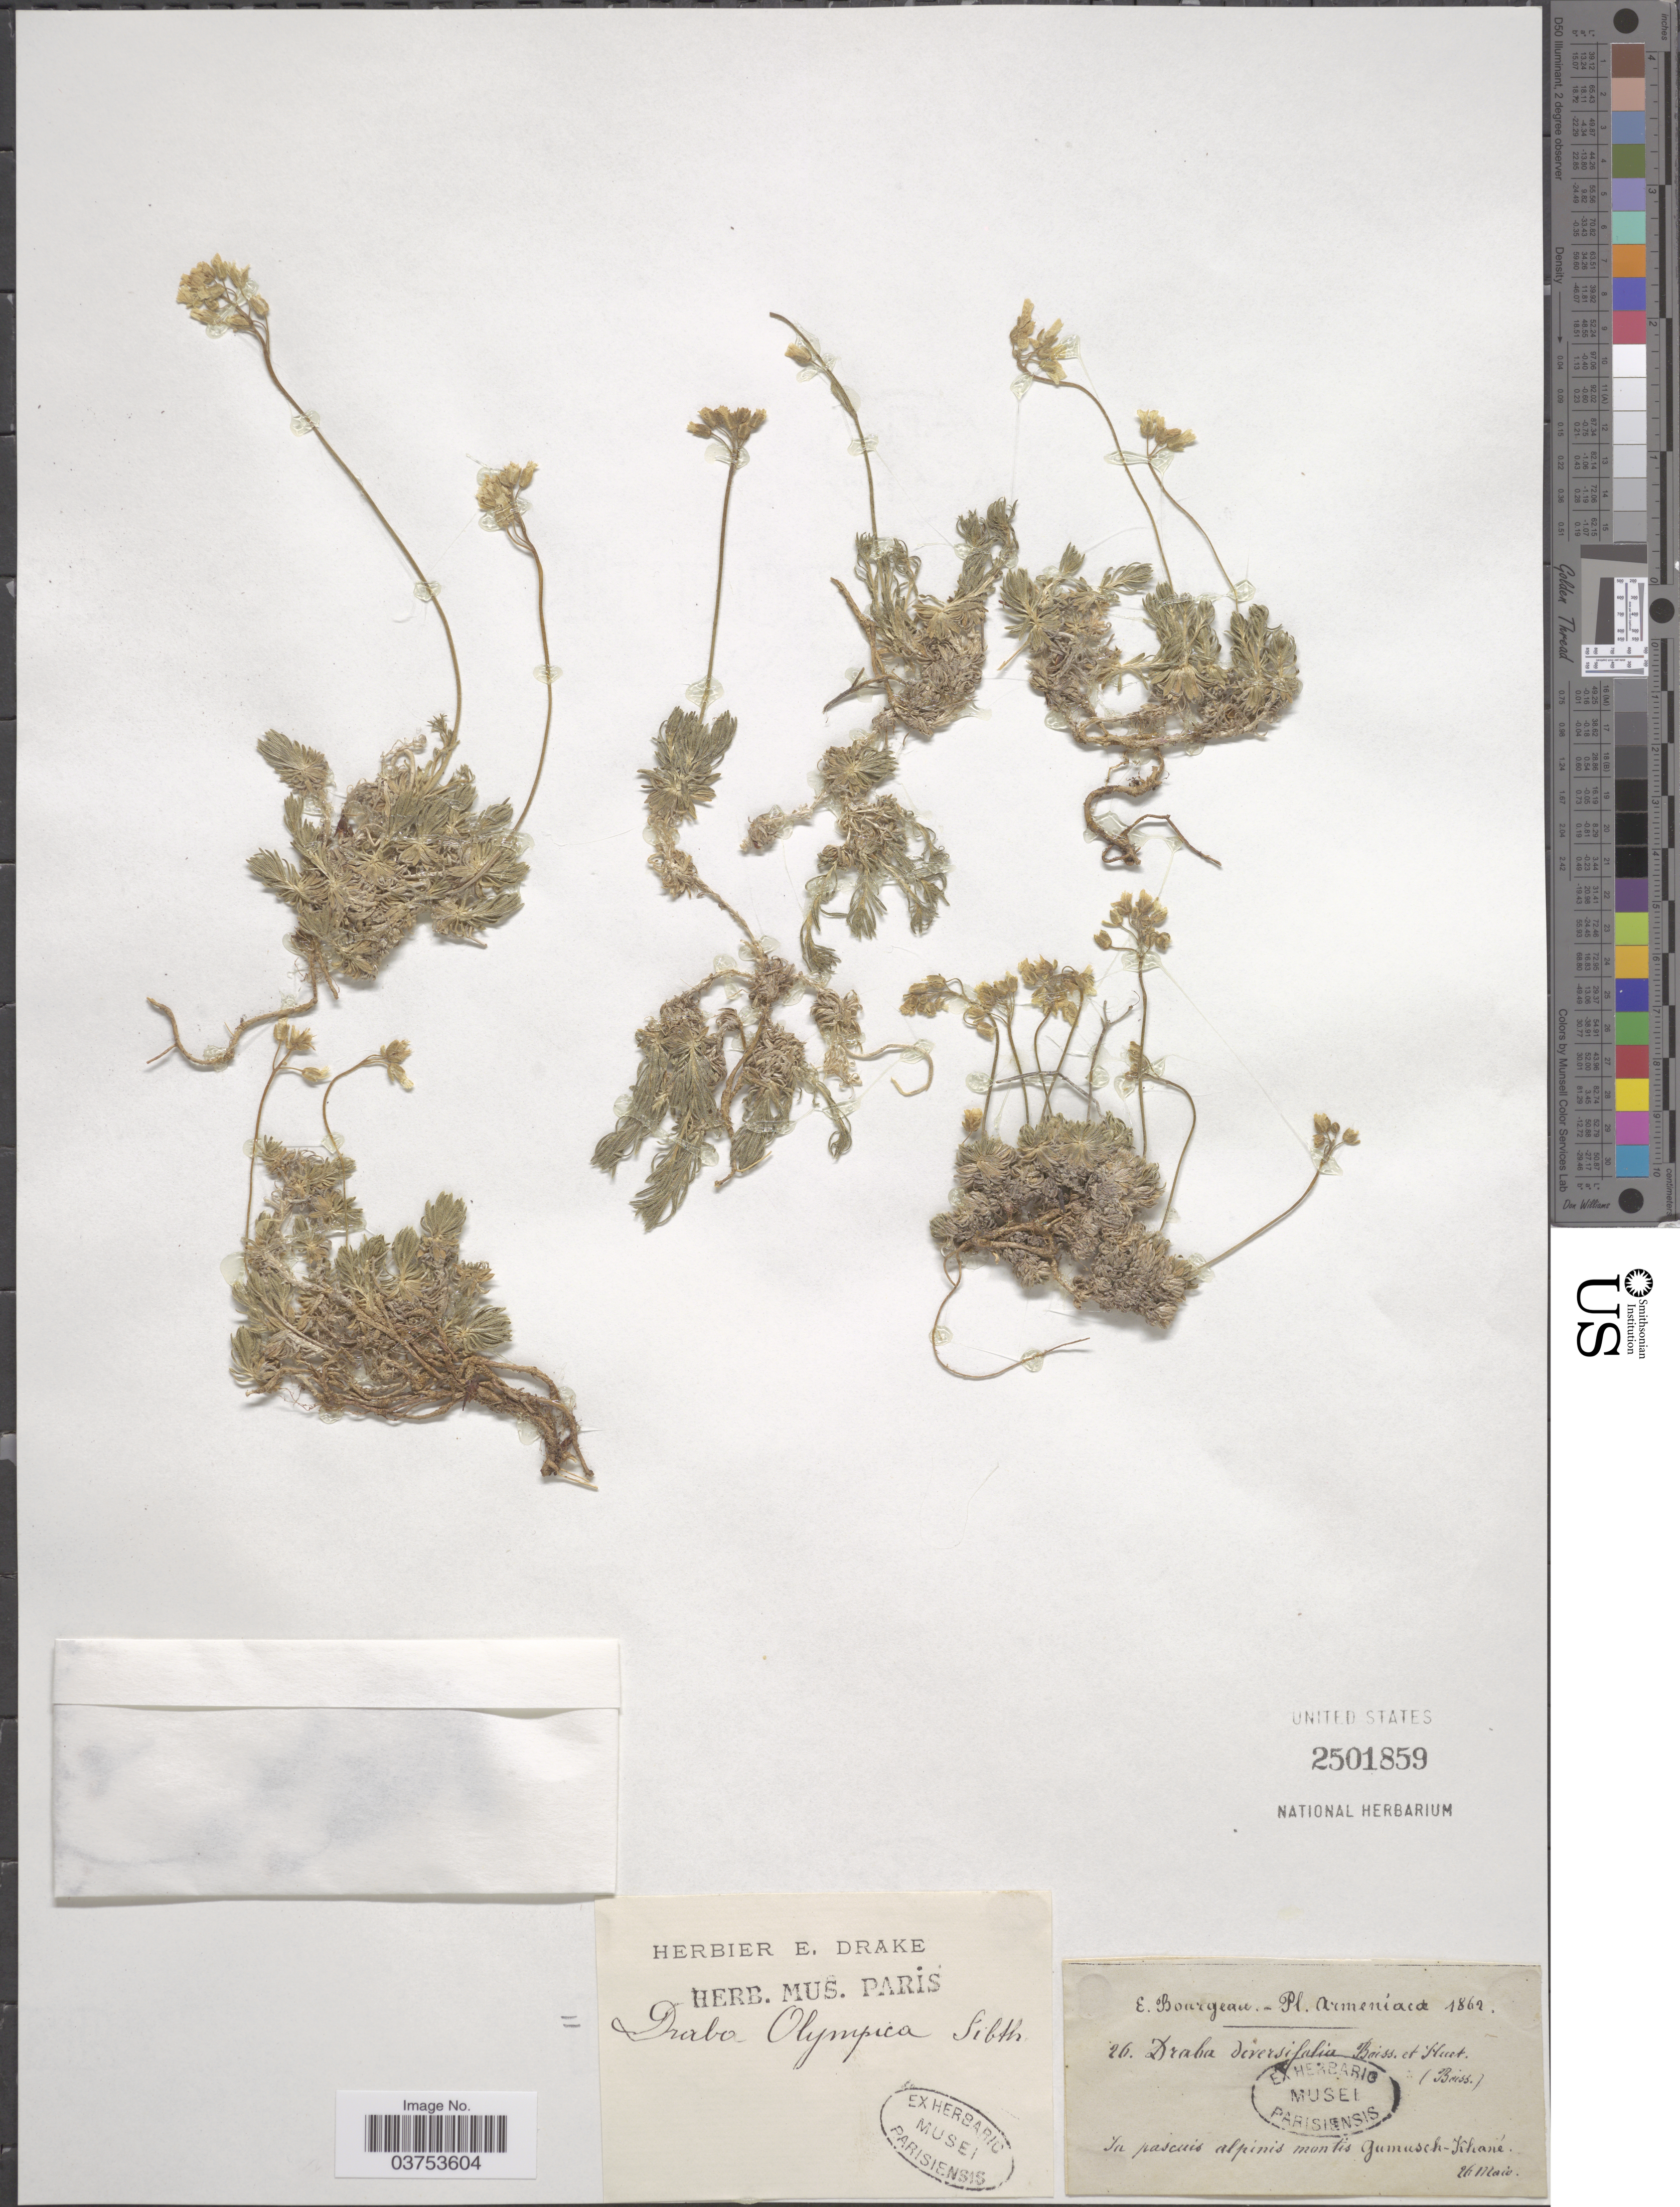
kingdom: Plantae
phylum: Tracheophyta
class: Magnoliopsida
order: Brassicales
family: Brassicaceae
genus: Draba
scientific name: Draba olympica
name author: Sibth. ex DC.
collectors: E. Bourgeau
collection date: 1862-05-26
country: Armenia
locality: Armeniaca. In pascuis alpinis montis Gumusch-Khané.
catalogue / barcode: US 2501859